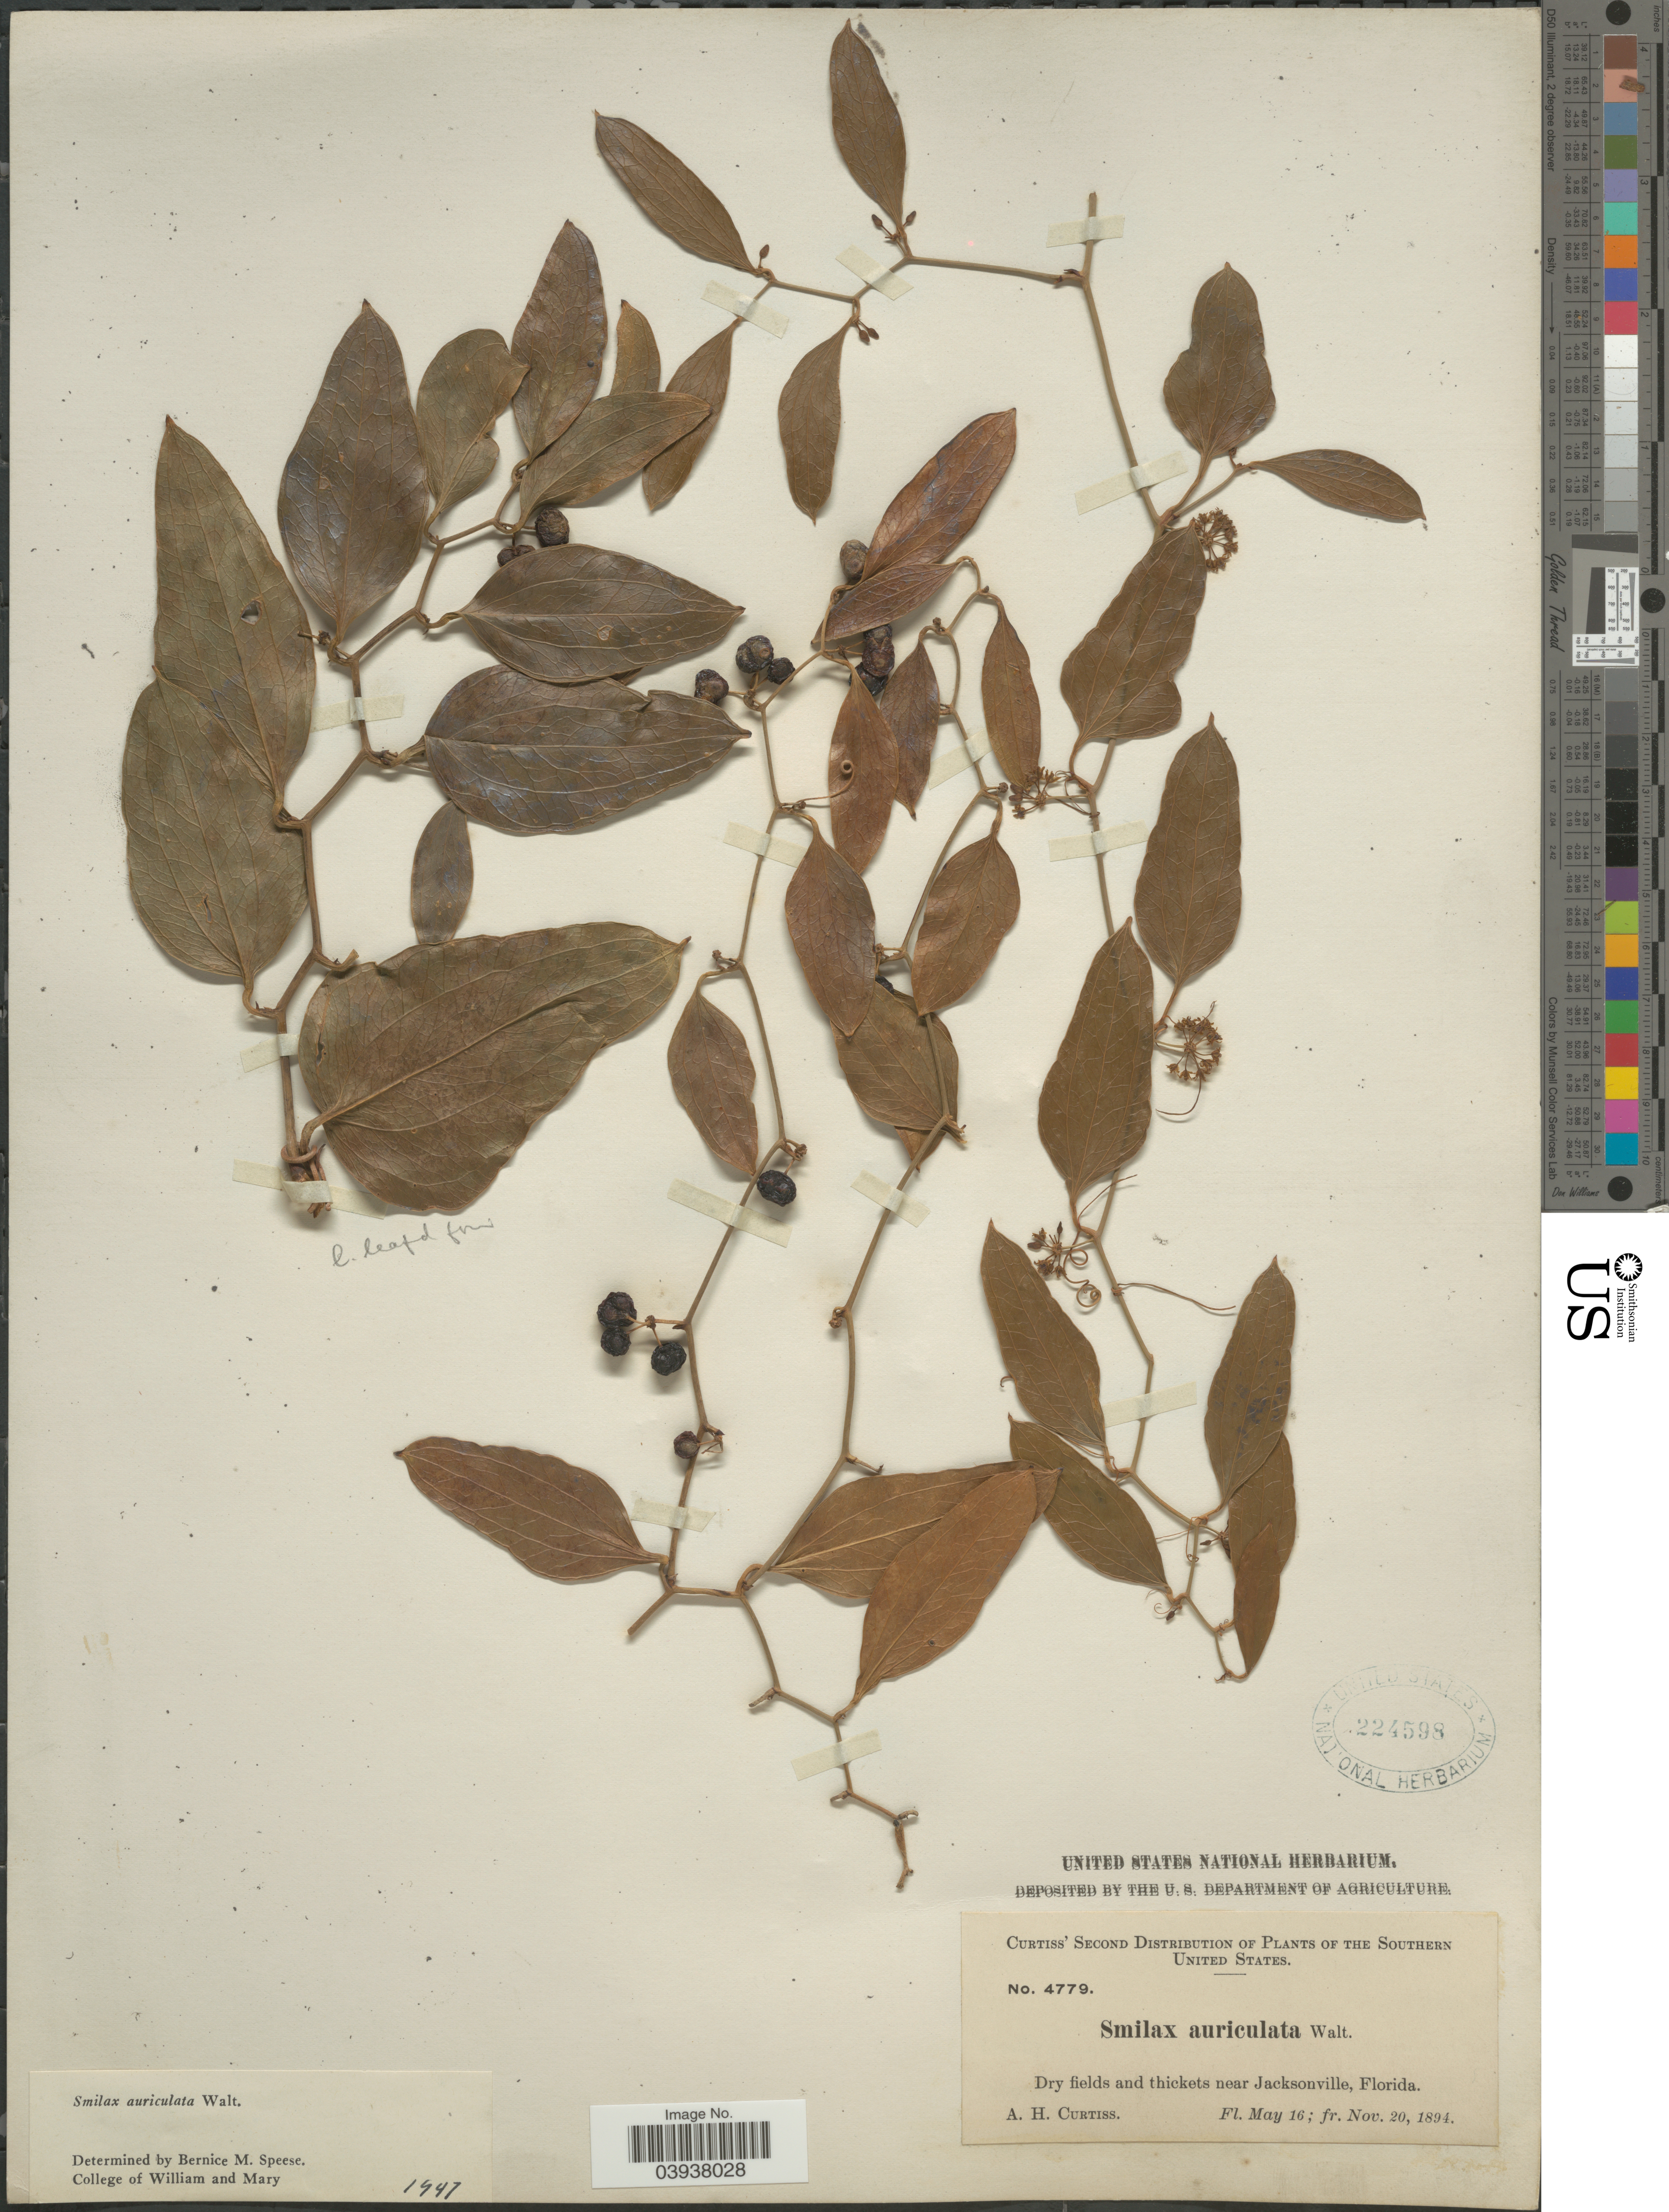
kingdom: Plantae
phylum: Tracheophyta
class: Liliopsida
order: Liliales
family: Smilacaceae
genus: Smilax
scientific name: Smilax auriculata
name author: Walter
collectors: A. H. Curtiss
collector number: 4779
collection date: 1894-05-16/1894-11-20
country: United States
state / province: Florida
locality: Southern United States. Dry fields and thickets near Jacksonville.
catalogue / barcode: US 224598